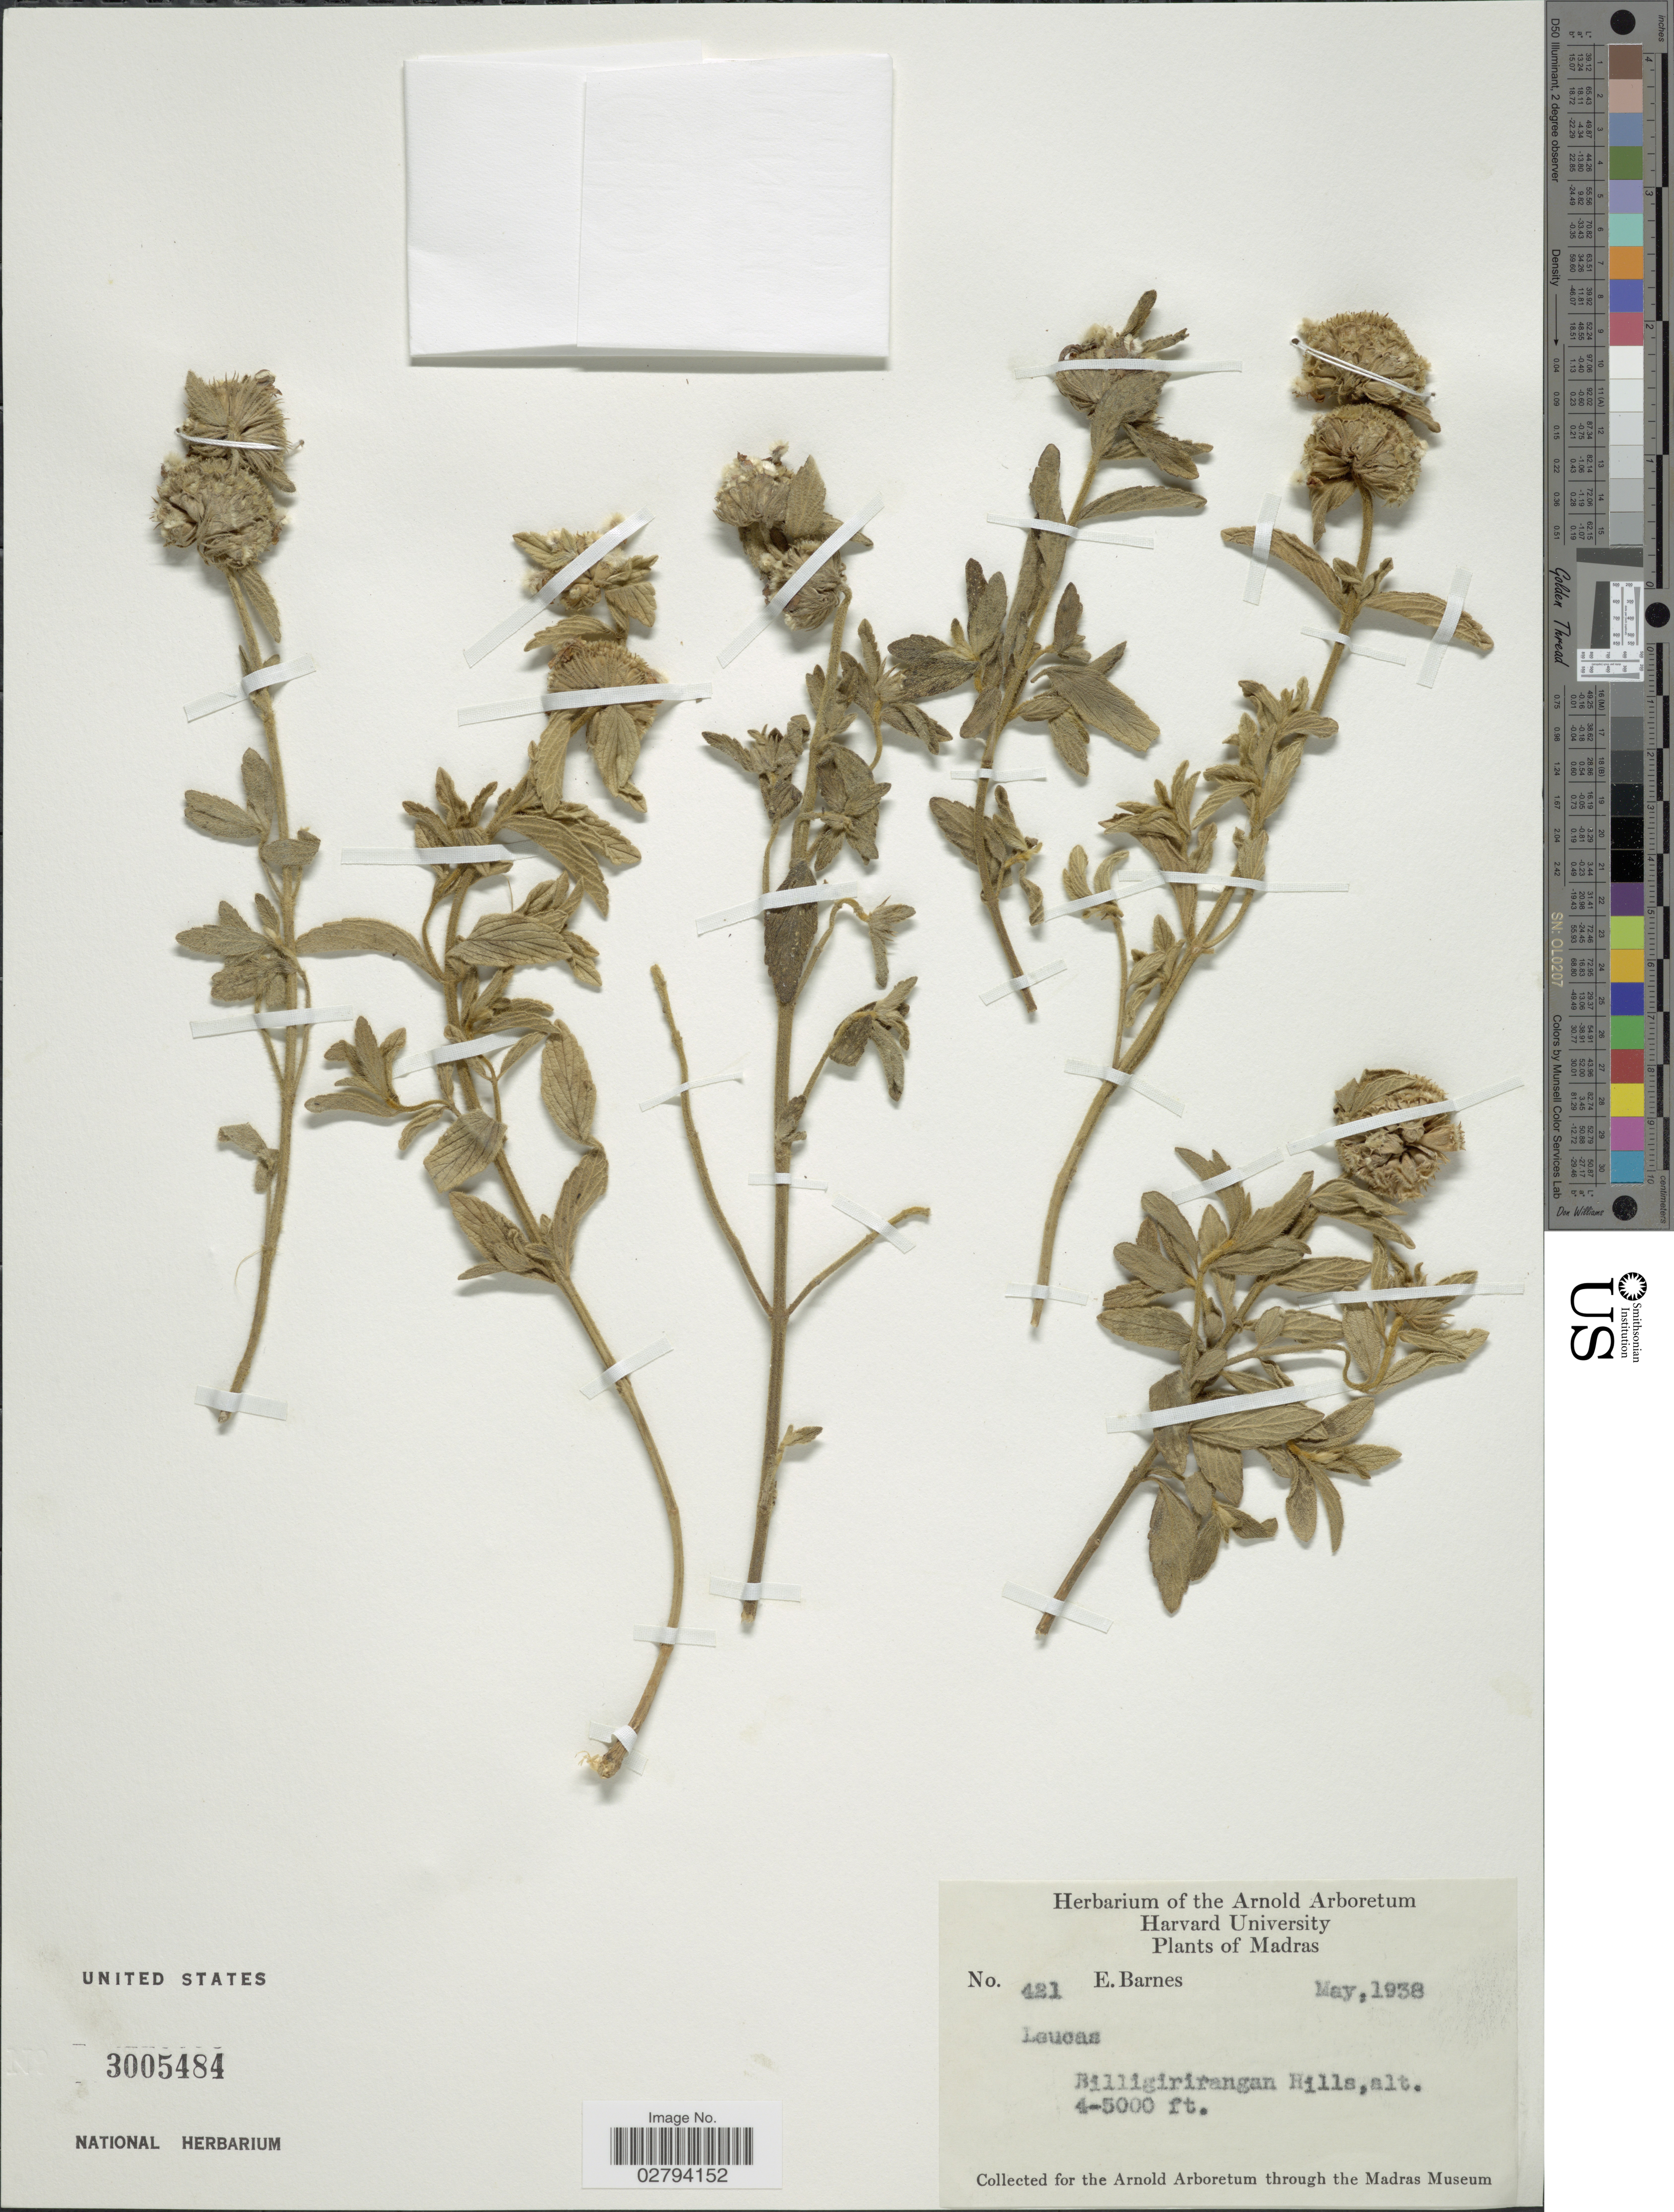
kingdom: Plantae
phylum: Tracheophyta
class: Magnoliopsida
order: Lamiales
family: Lamiaceae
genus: Leucas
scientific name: Leucas sp.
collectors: E. Barnes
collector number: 421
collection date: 1938-05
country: India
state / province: Tamil Nadu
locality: Madras, Billigirirangan Hills.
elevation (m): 1219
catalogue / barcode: US 3005484